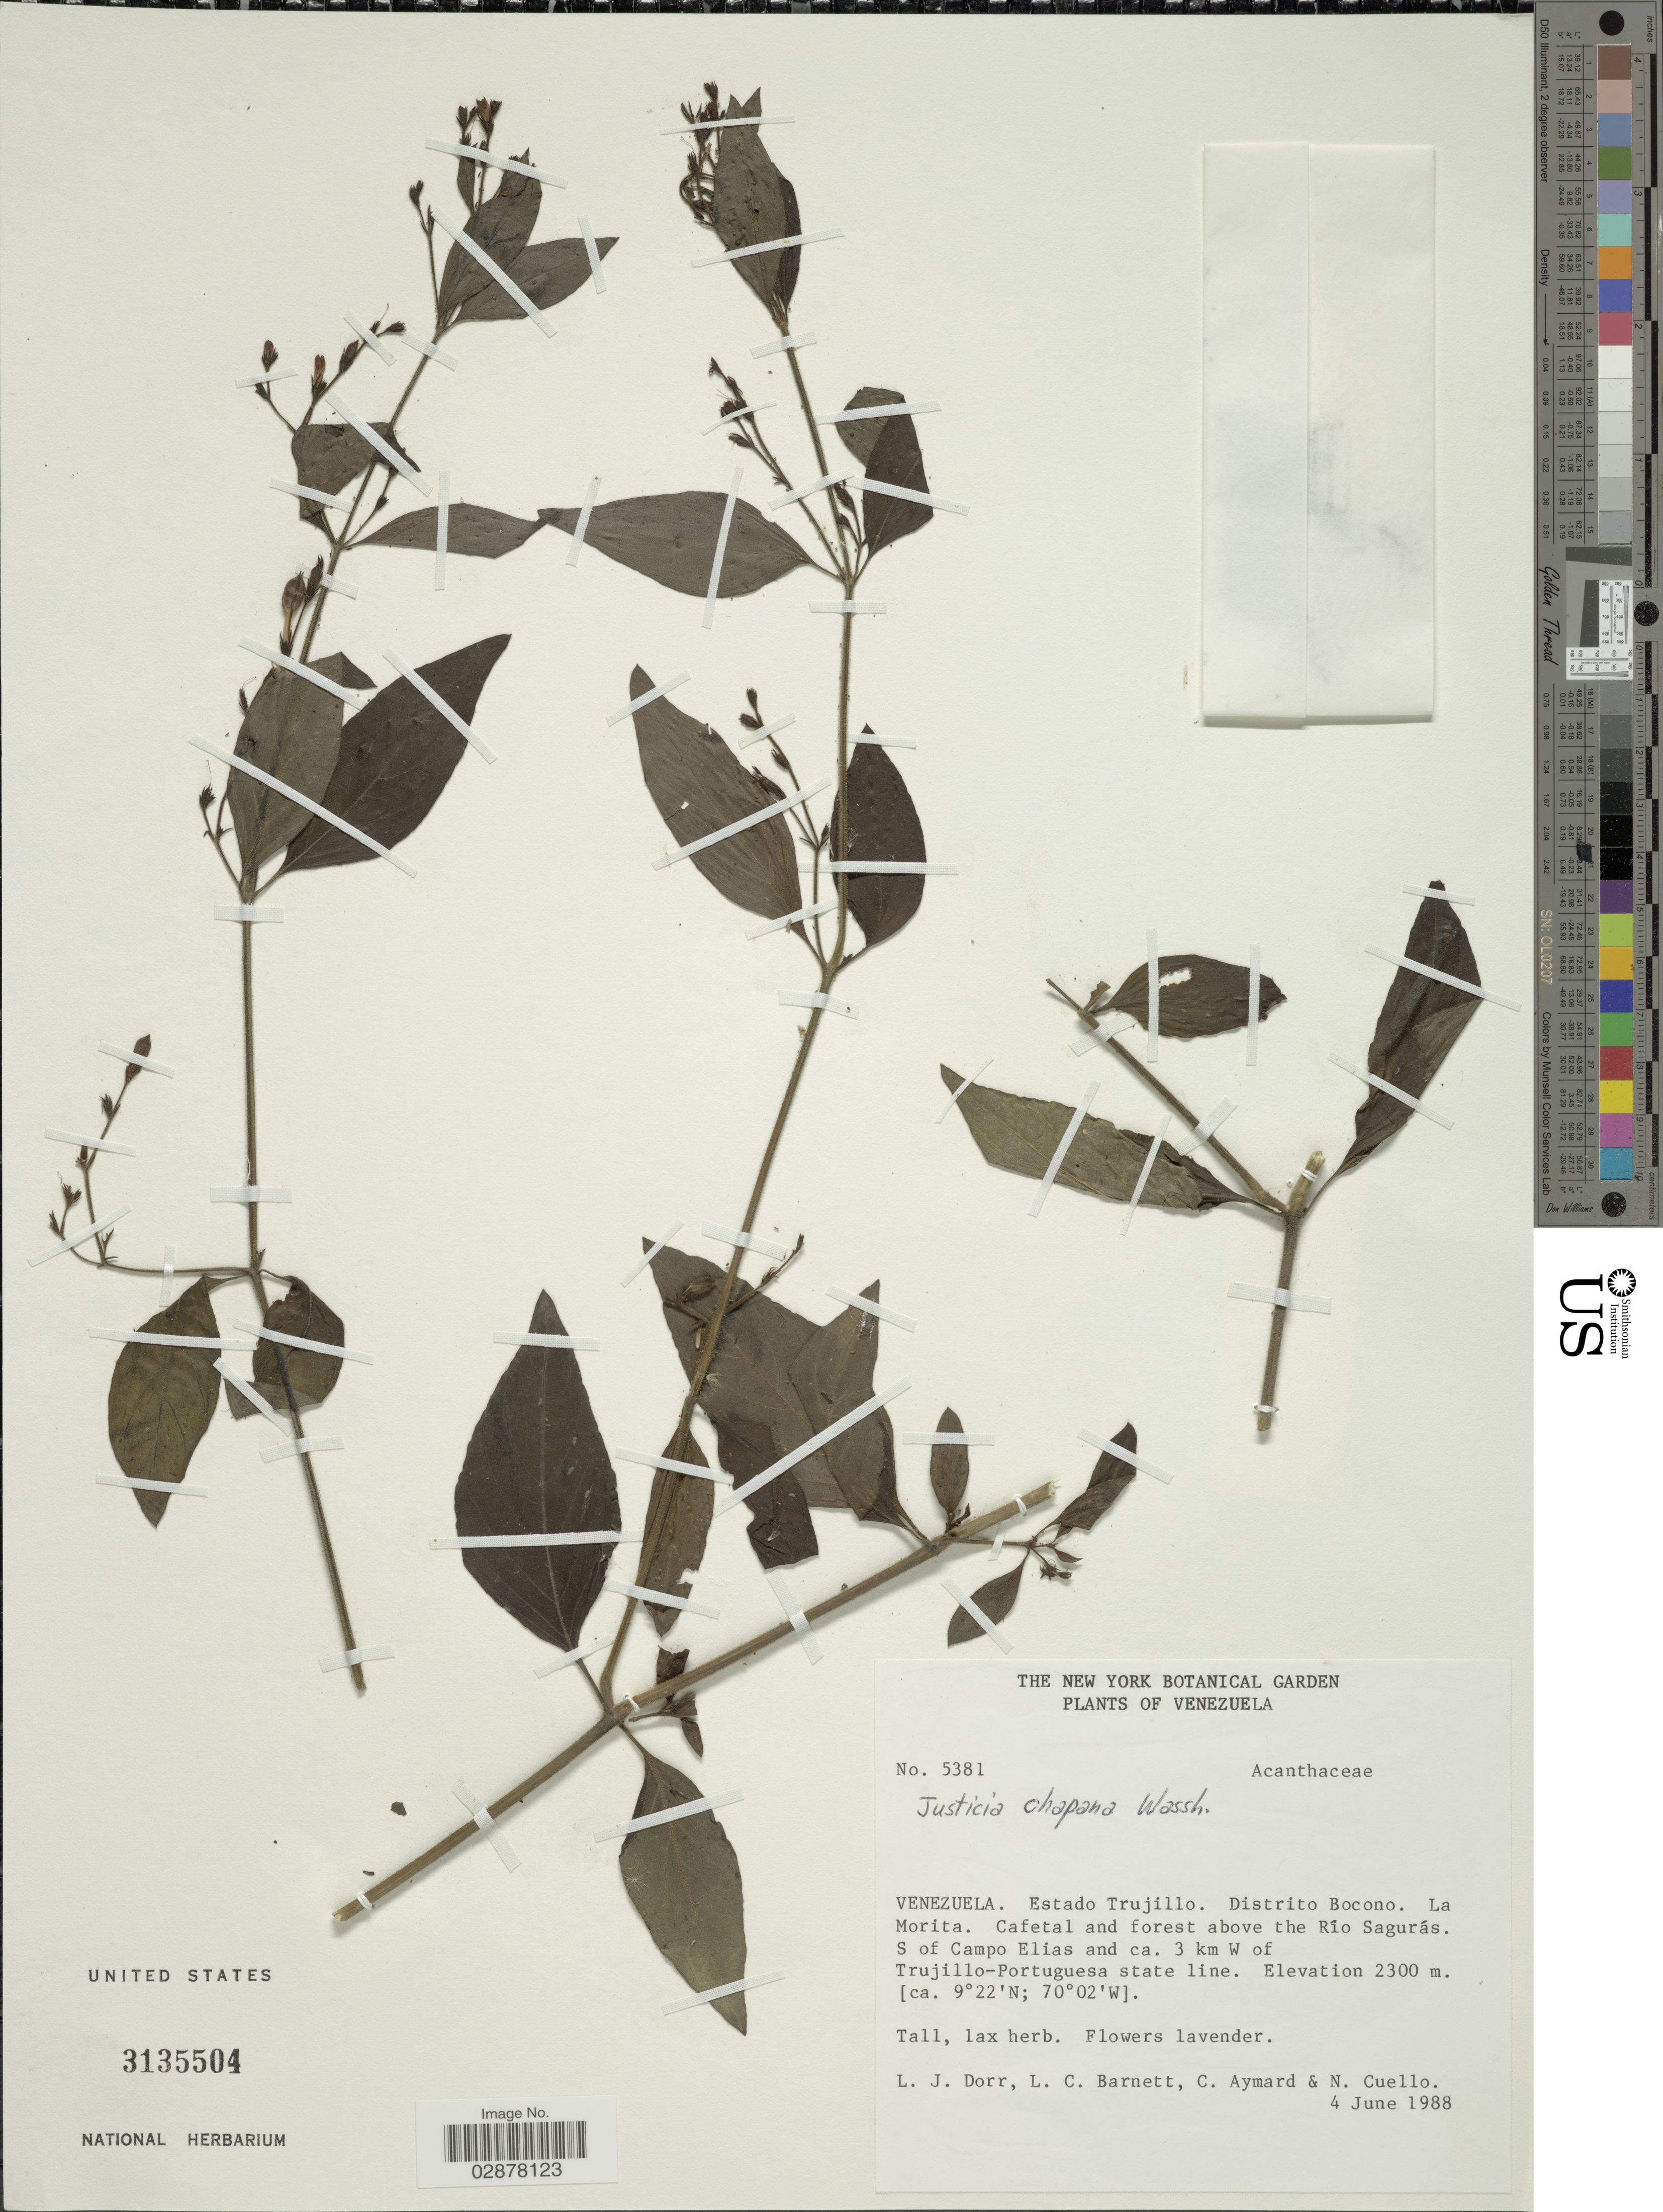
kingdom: Plantae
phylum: Tracheophyta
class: Magnoliopsida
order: Lamiales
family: Acanthaceae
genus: Justicia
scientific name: Justicia chapana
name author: Wassh.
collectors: L. J. Dorr, L. C. Barnett, G. A. Aymard & N. L. Cuello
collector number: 5381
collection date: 1988-06-04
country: Venezuela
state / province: Trujillo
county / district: Boconó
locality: Río Sagurás, S of Campo Elias and ca. 3 km W of Trujillo-Portuguesa state line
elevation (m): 2300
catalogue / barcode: US 3135504